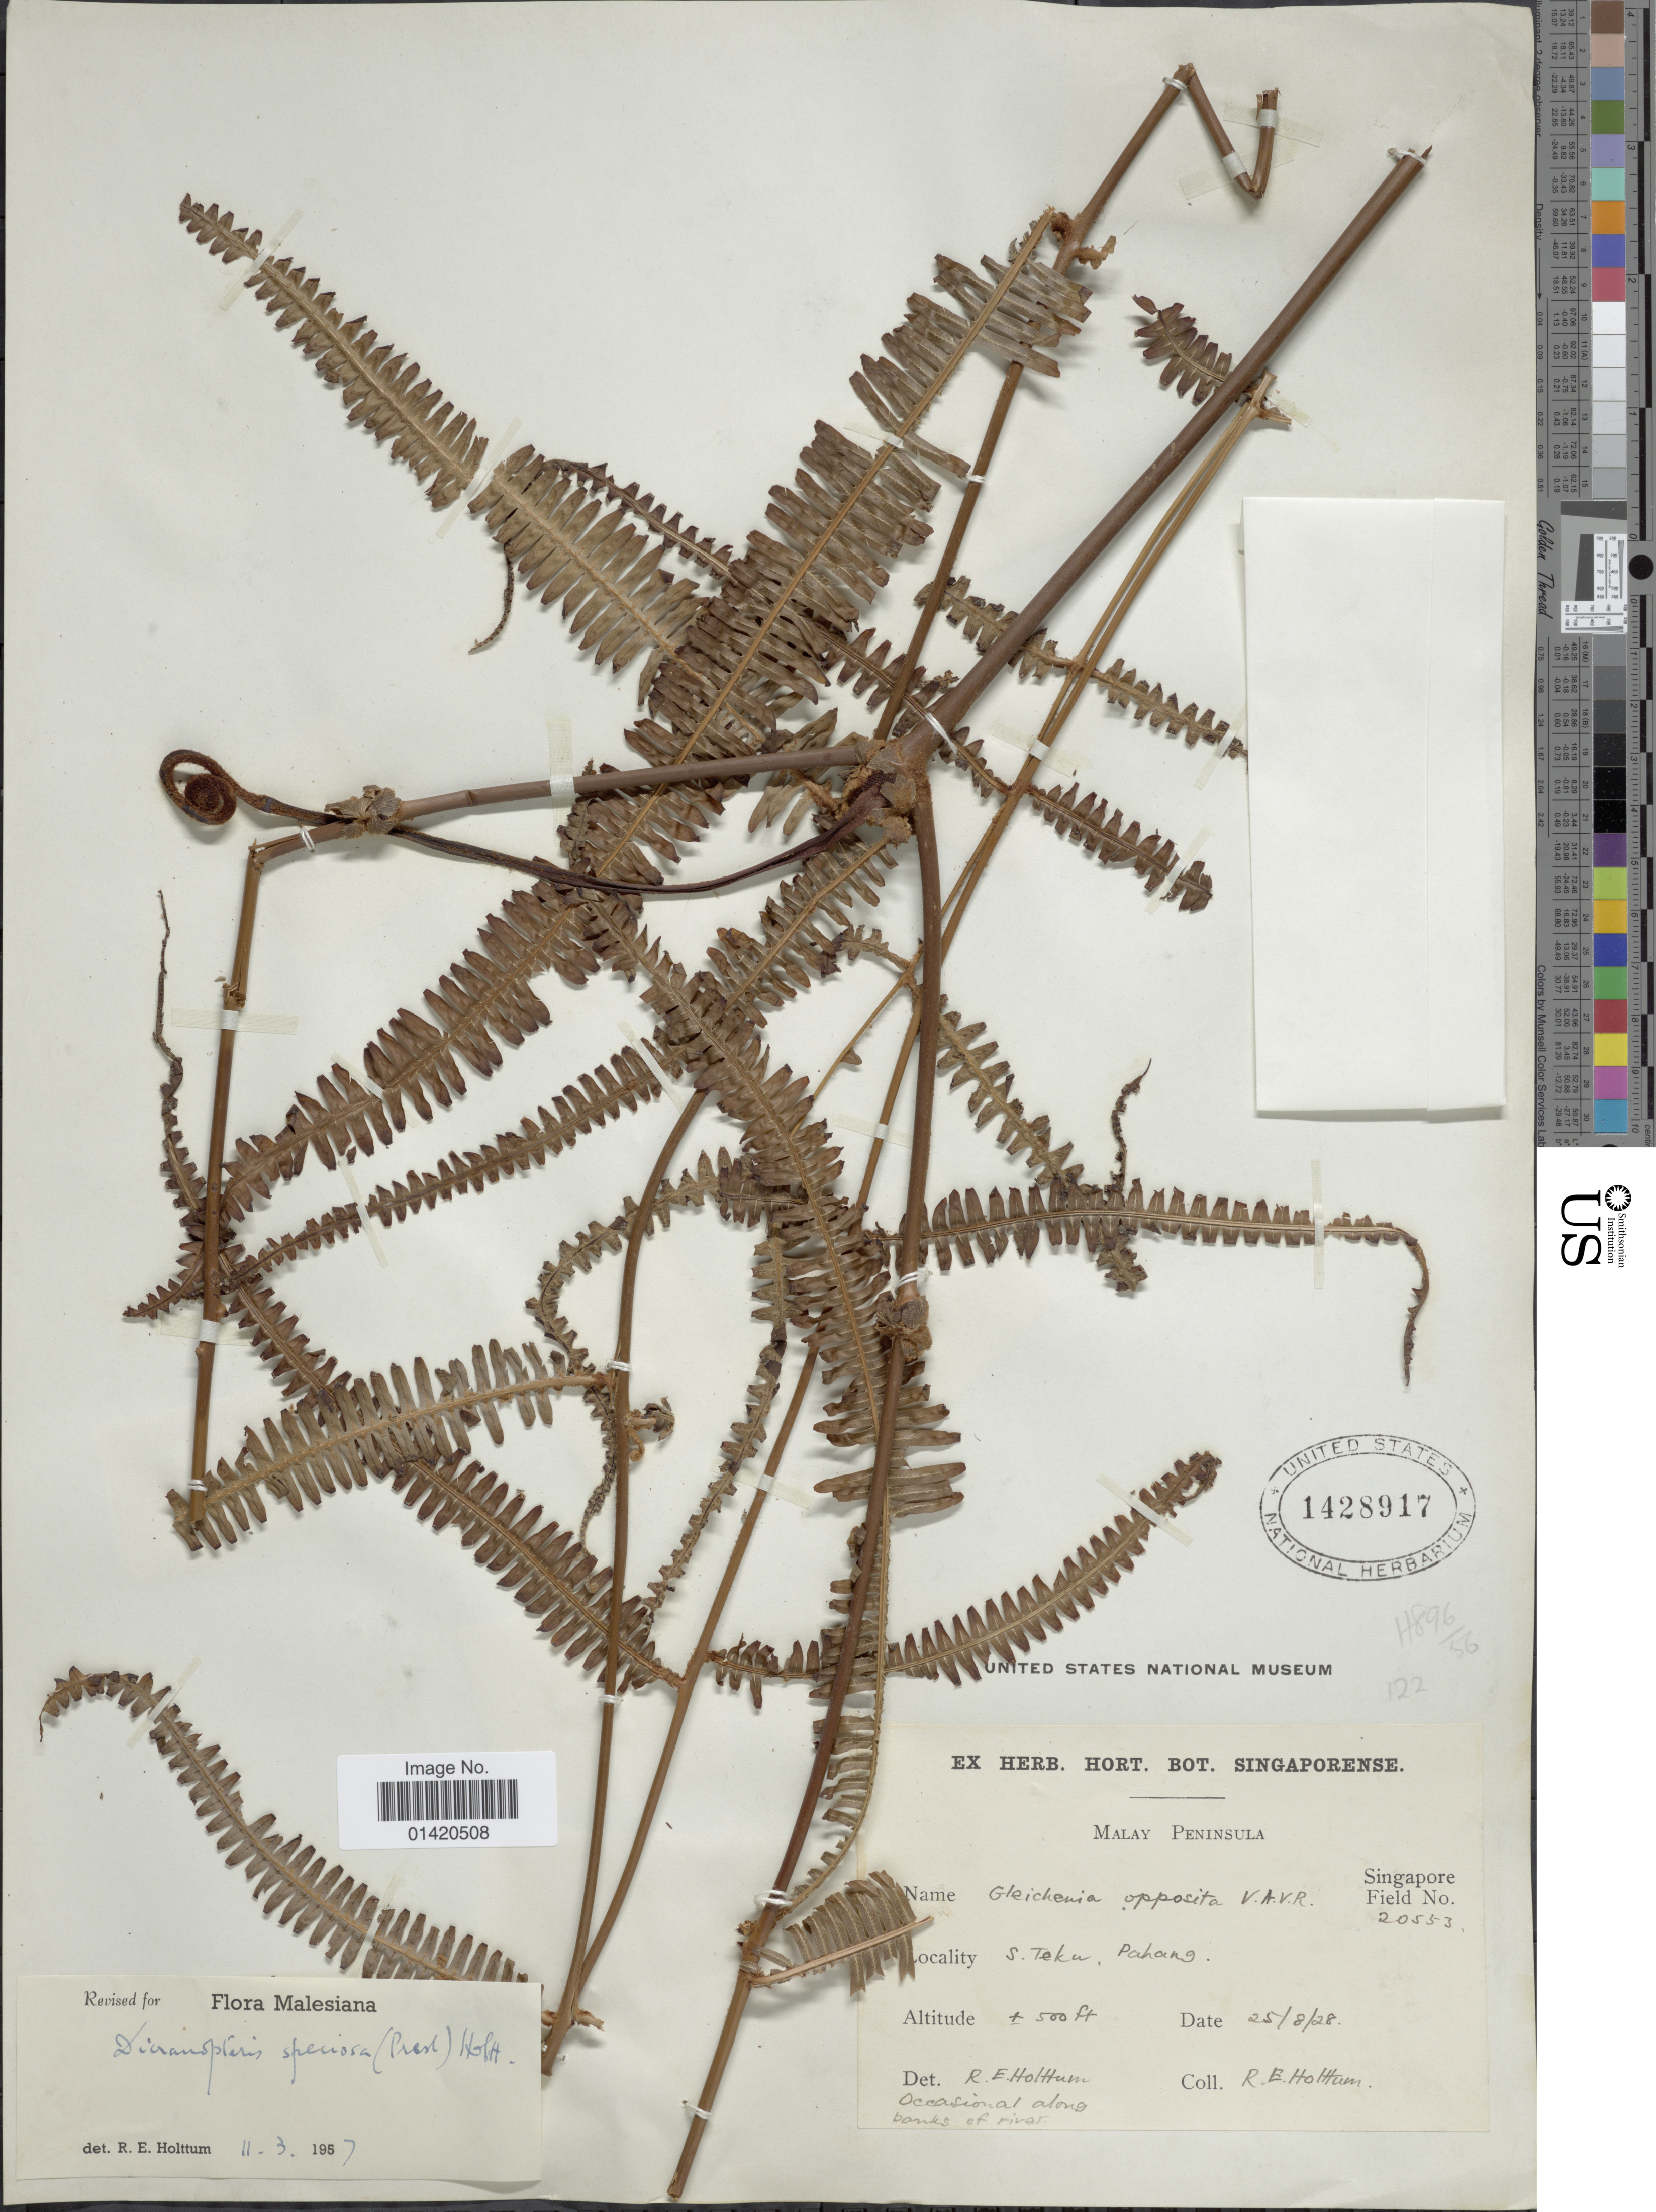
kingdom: Plantae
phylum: Tracheophyta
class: Polypodiopsida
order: Gleicheniales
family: Gleicheniaceae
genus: Dicranopteris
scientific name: Dicranopteris speciosa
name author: (C. Presl) Holttum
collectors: R. E. Holttum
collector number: Singapore Field 20553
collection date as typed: Transcribed d/m/y: 25/8/28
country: Malaysia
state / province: Pahang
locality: Malay Peninsula, S Teku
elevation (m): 152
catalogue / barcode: US 1428917